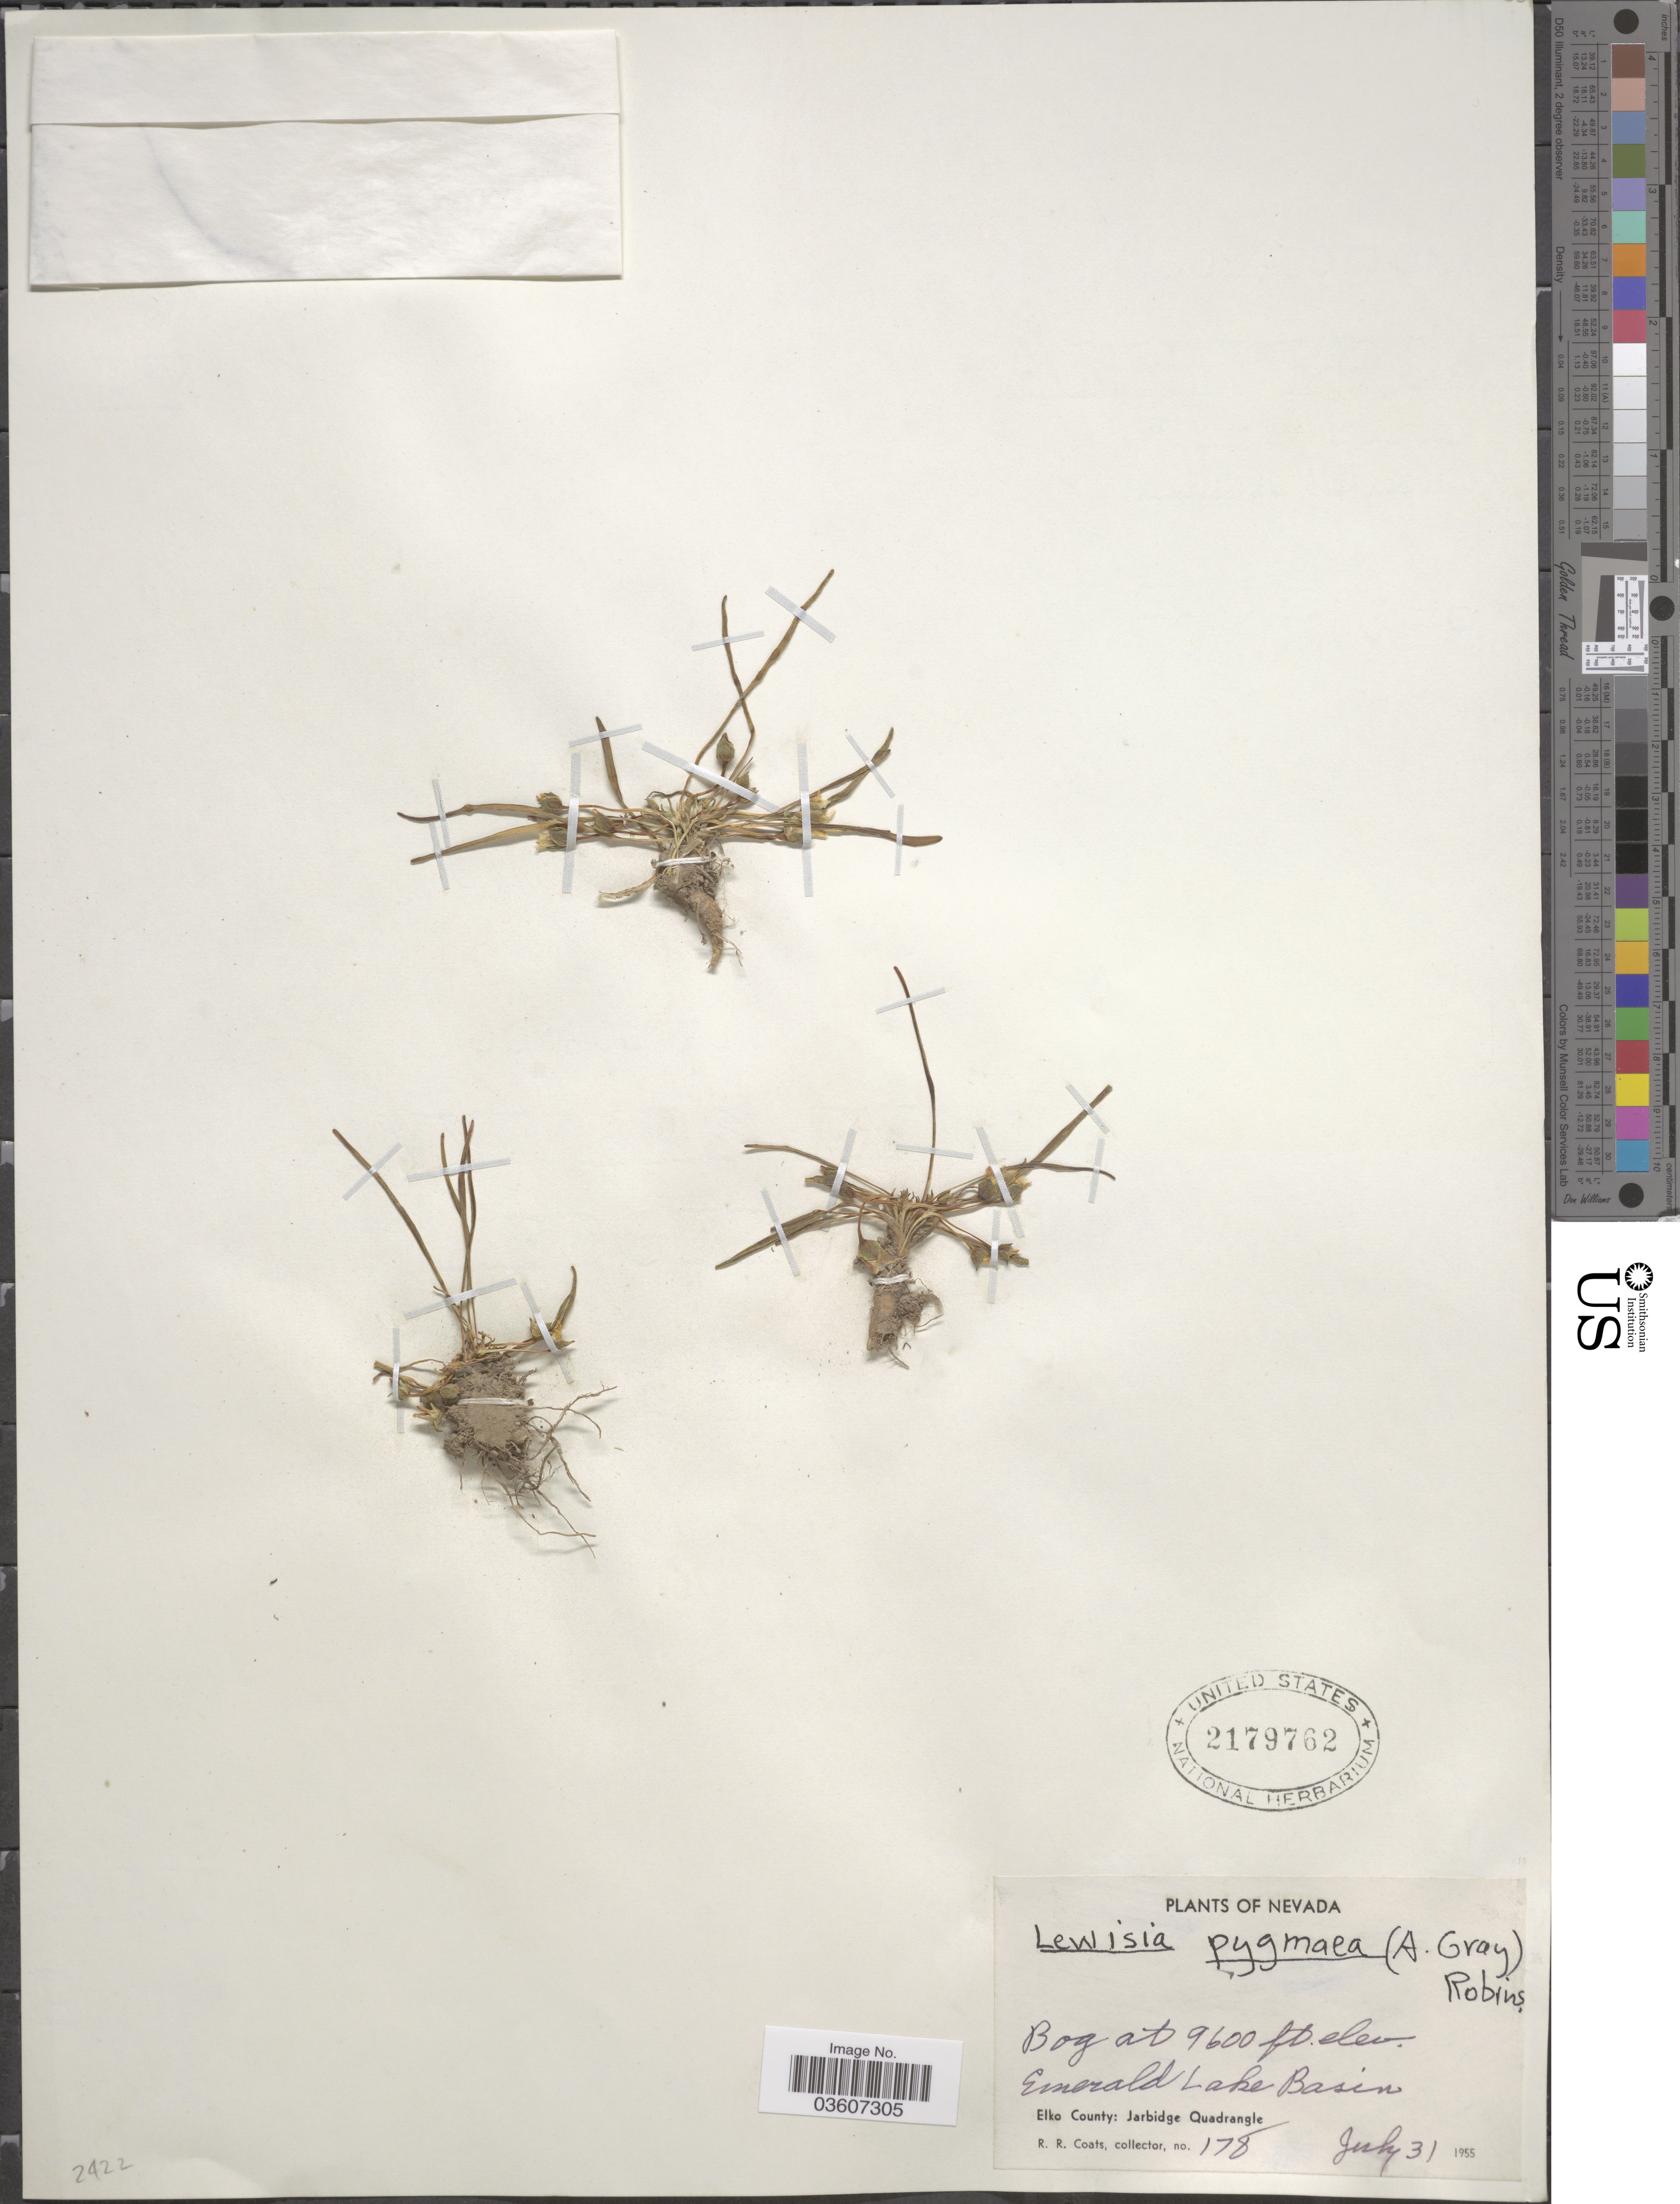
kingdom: Plantae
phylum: Tracheophyta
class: Magnoliopsida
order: Caryophyllales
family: Montiaceae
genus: Lewisia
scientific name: Lewisia nevadensis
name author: (A. Gray) B.L. Rob.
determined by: Strong, Mark T., (BOT), Smithsonian Institution - National Museum of Natural History (UNITED STATES)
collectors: R. Coats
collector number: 178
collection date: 1955-07-31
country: United States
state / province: Nevada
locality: Emerald Lake Basin, Elko County: Jarbridge Quadrangle.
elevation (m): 2926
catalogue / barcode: US 2179762